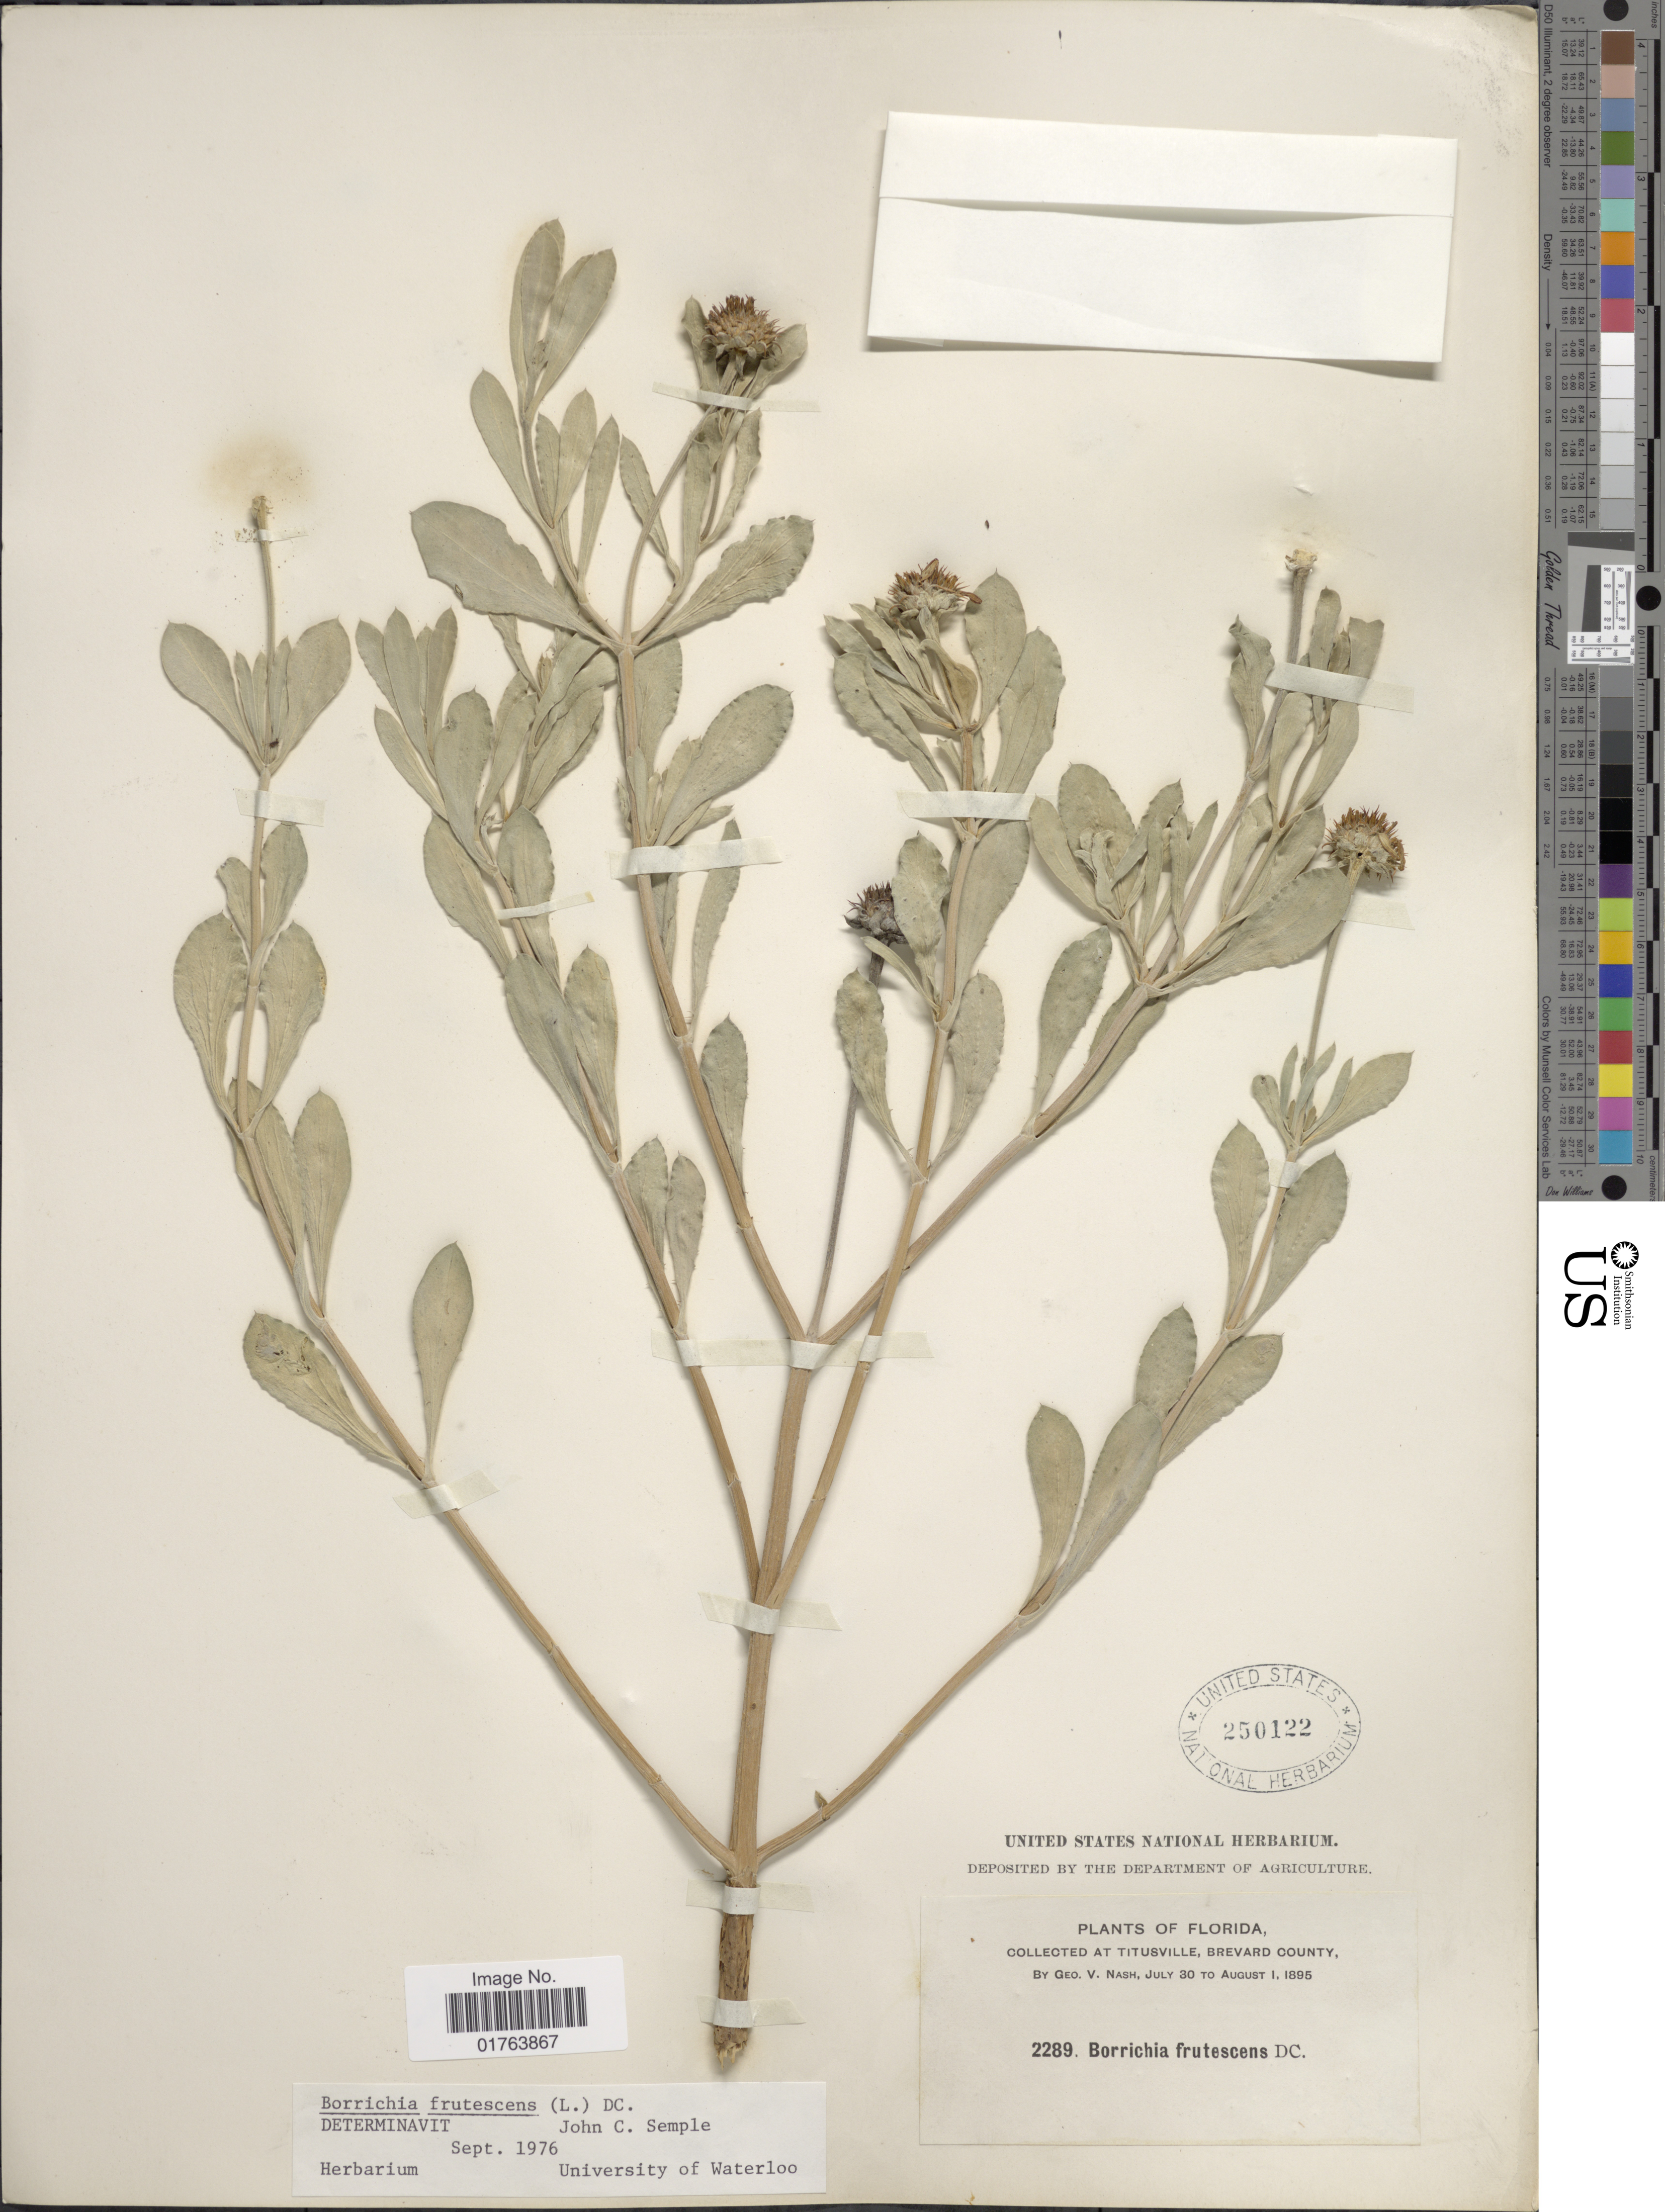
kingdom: Plantae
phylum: Tracheophyta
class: Magnoliopsida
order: Asterales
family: Asteraceae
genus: Borrichia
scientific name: Borrichia frutescens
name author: (L.) DC.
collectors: G. V. Nash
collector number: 2289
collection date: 1895-07-30/1895-08-01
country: United States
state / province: Florida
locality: Titusville, Brevard County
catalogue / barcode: US 250122